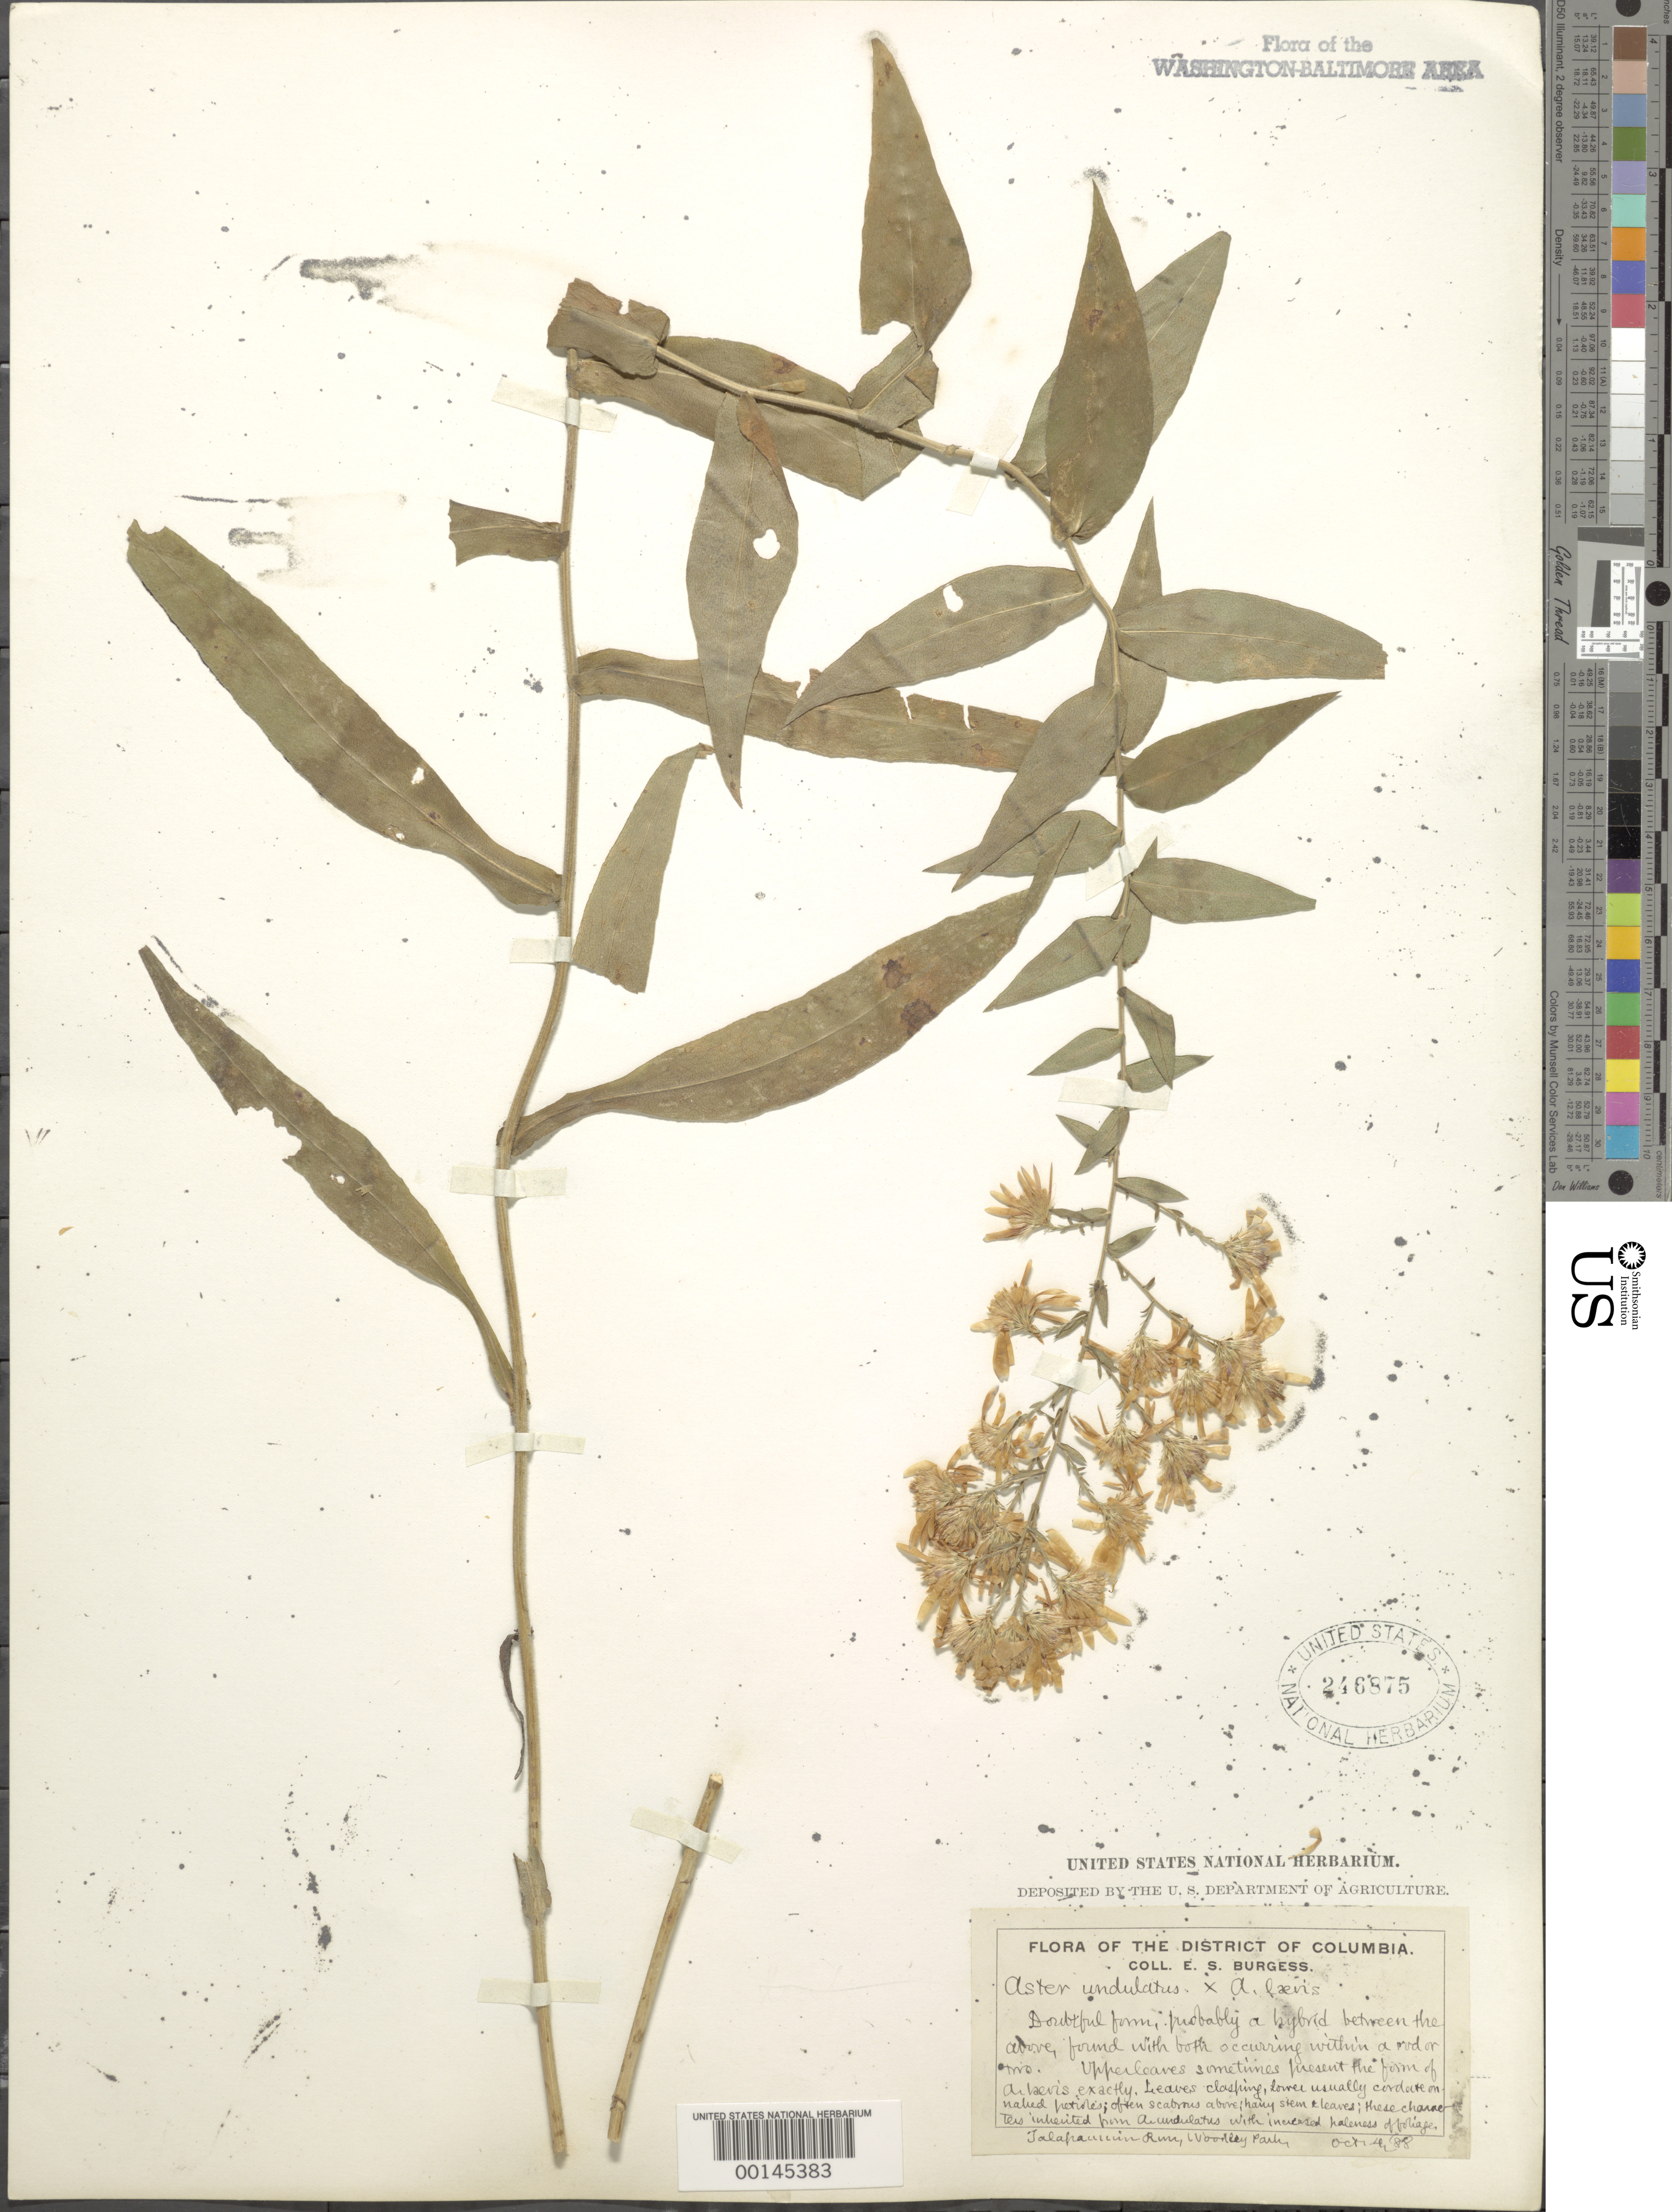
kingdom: Plantae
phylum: Tracheophyta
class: Magnoliopsida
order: Asterales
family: Asteraceae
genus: Symphyotrichum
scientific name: Symphyotrichum undulatum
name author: (L.) G.L. Nesom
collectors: E. Burgess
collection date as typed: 04 Oct 1888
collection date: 1888-10-04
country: United States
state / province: District of Columbia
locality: Woodley Park, Talapaunin Run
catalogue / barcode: US 246875